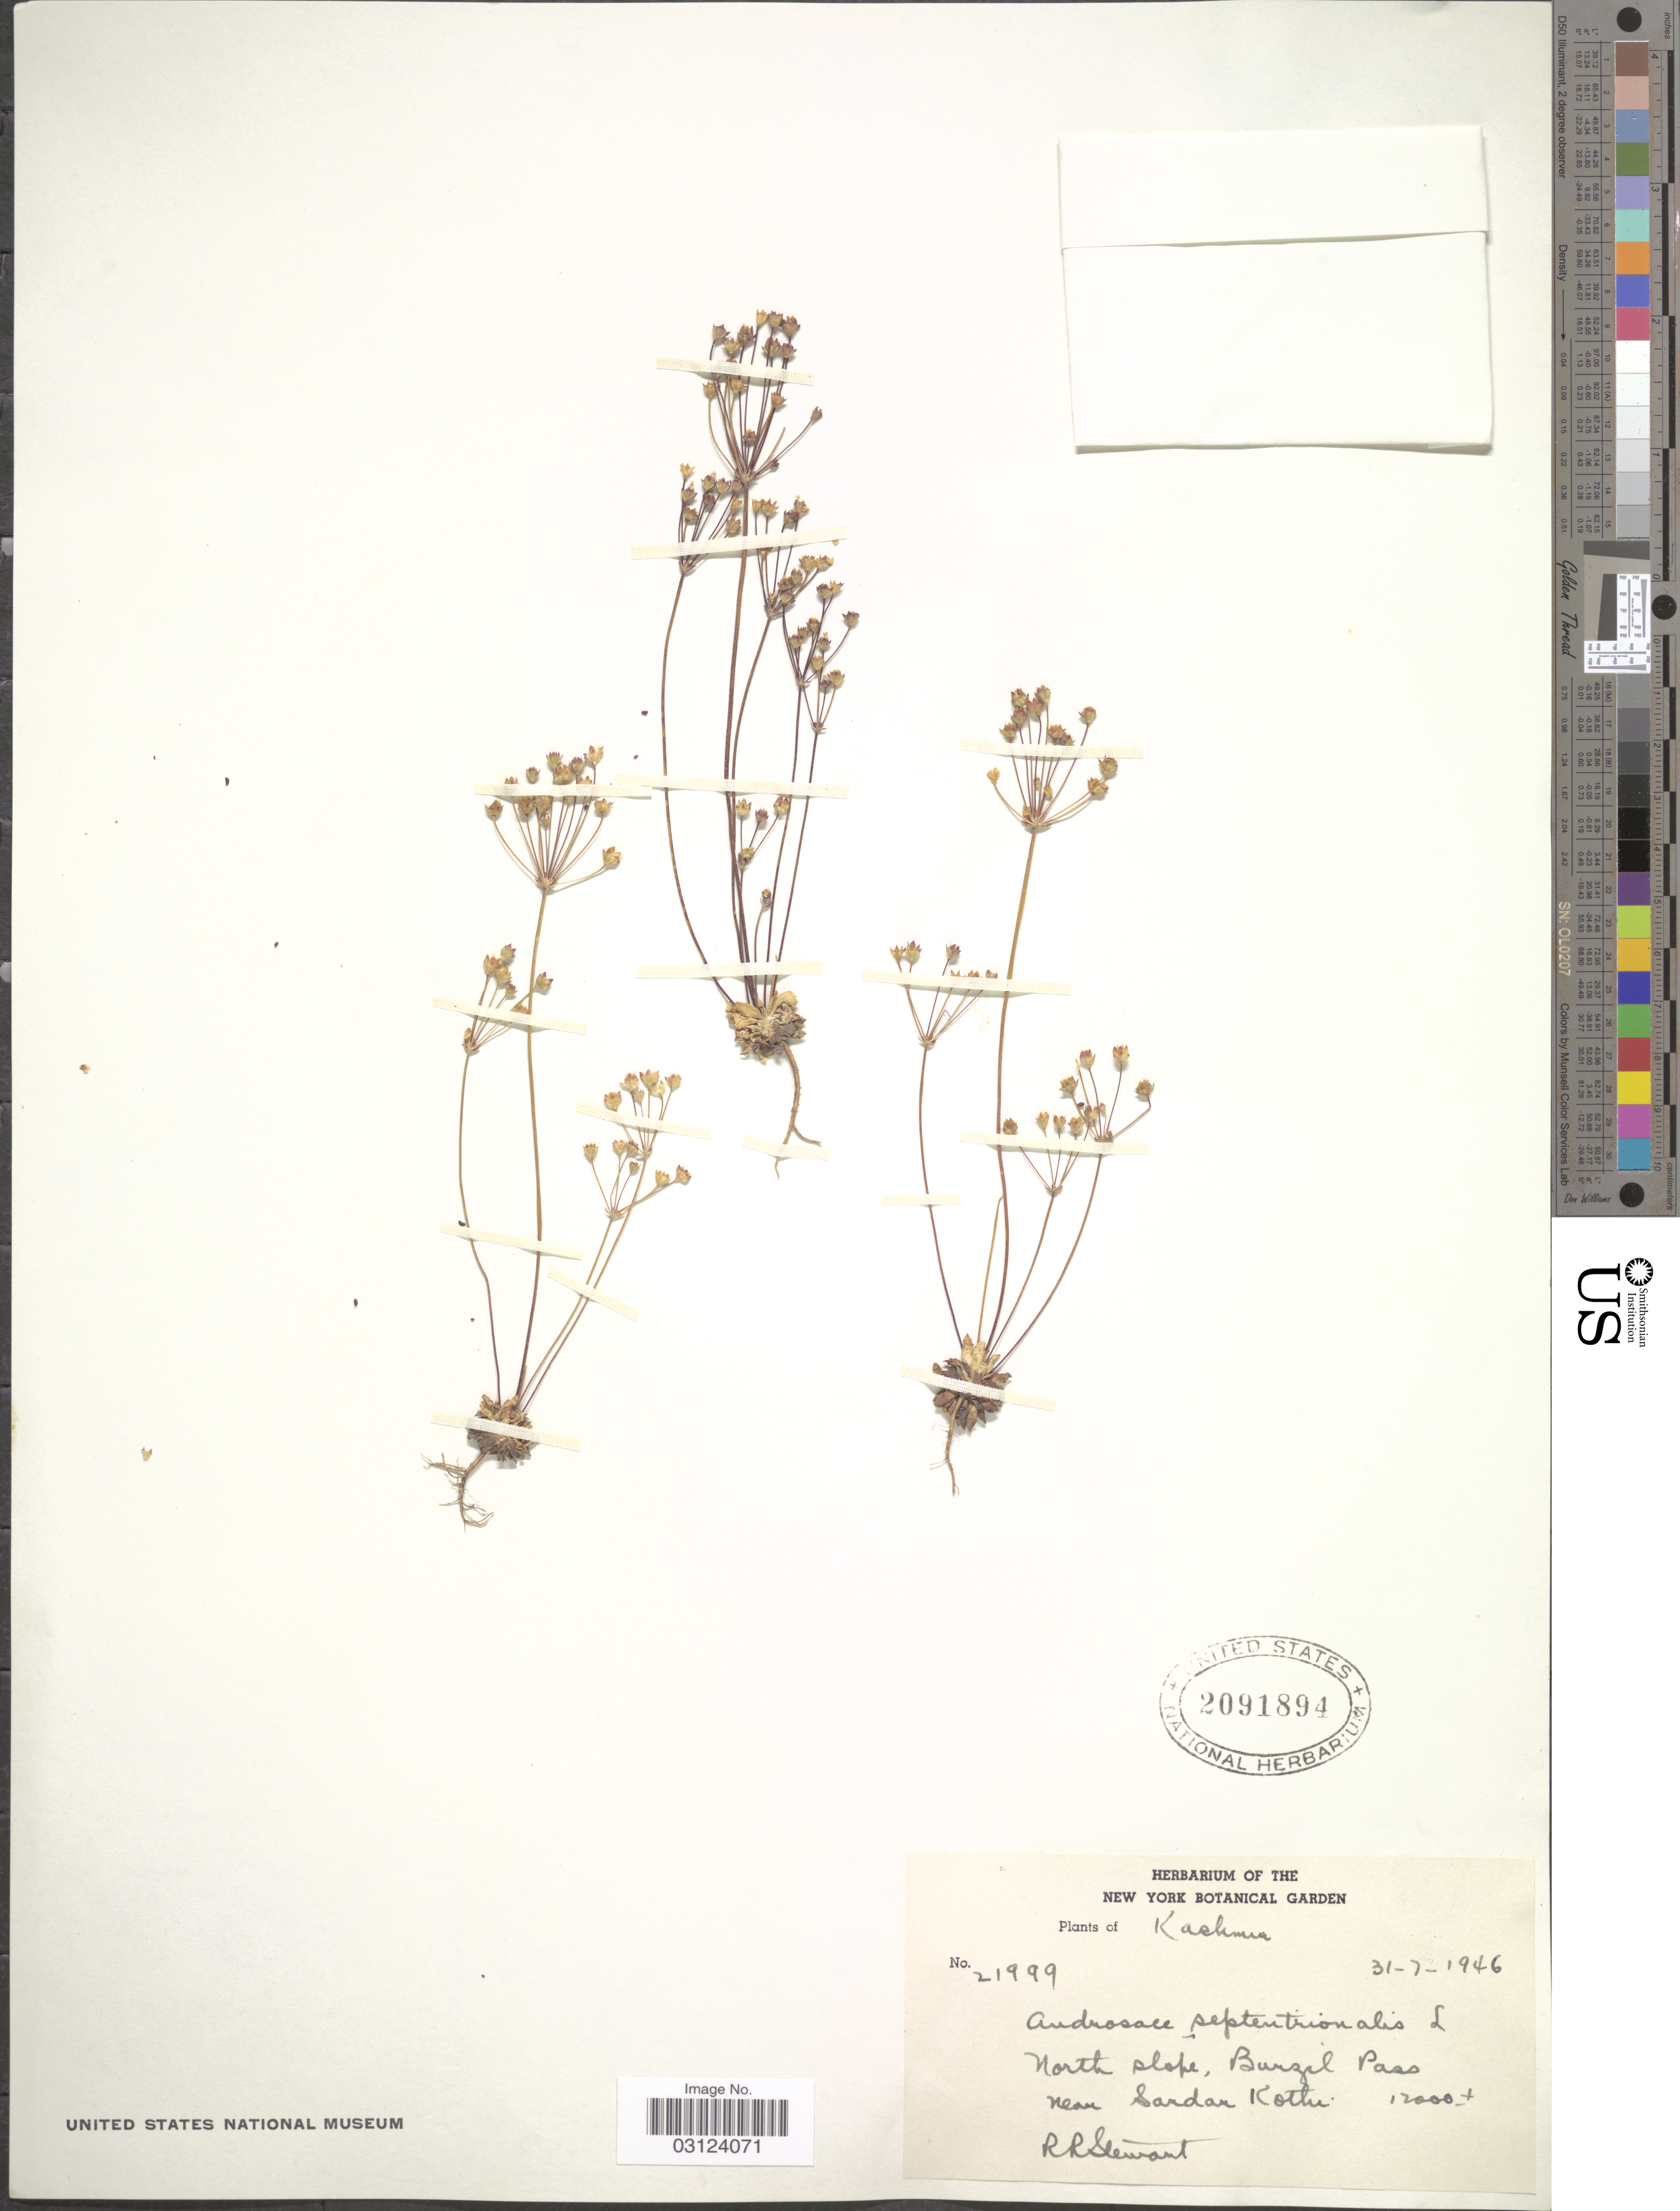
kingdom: Plantae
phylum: Tracheophyta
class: Magnoliopsida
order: Ericales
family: Primulaceae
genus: Androsace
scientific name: Androsace septentrionalis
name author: L.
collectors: R. Stewart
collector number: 21999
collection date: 1946-07-31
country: India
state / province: Jammu and Kashmir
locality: North slope, Burzil Pass, near Sardan Kothi.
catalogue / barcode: US 2091894